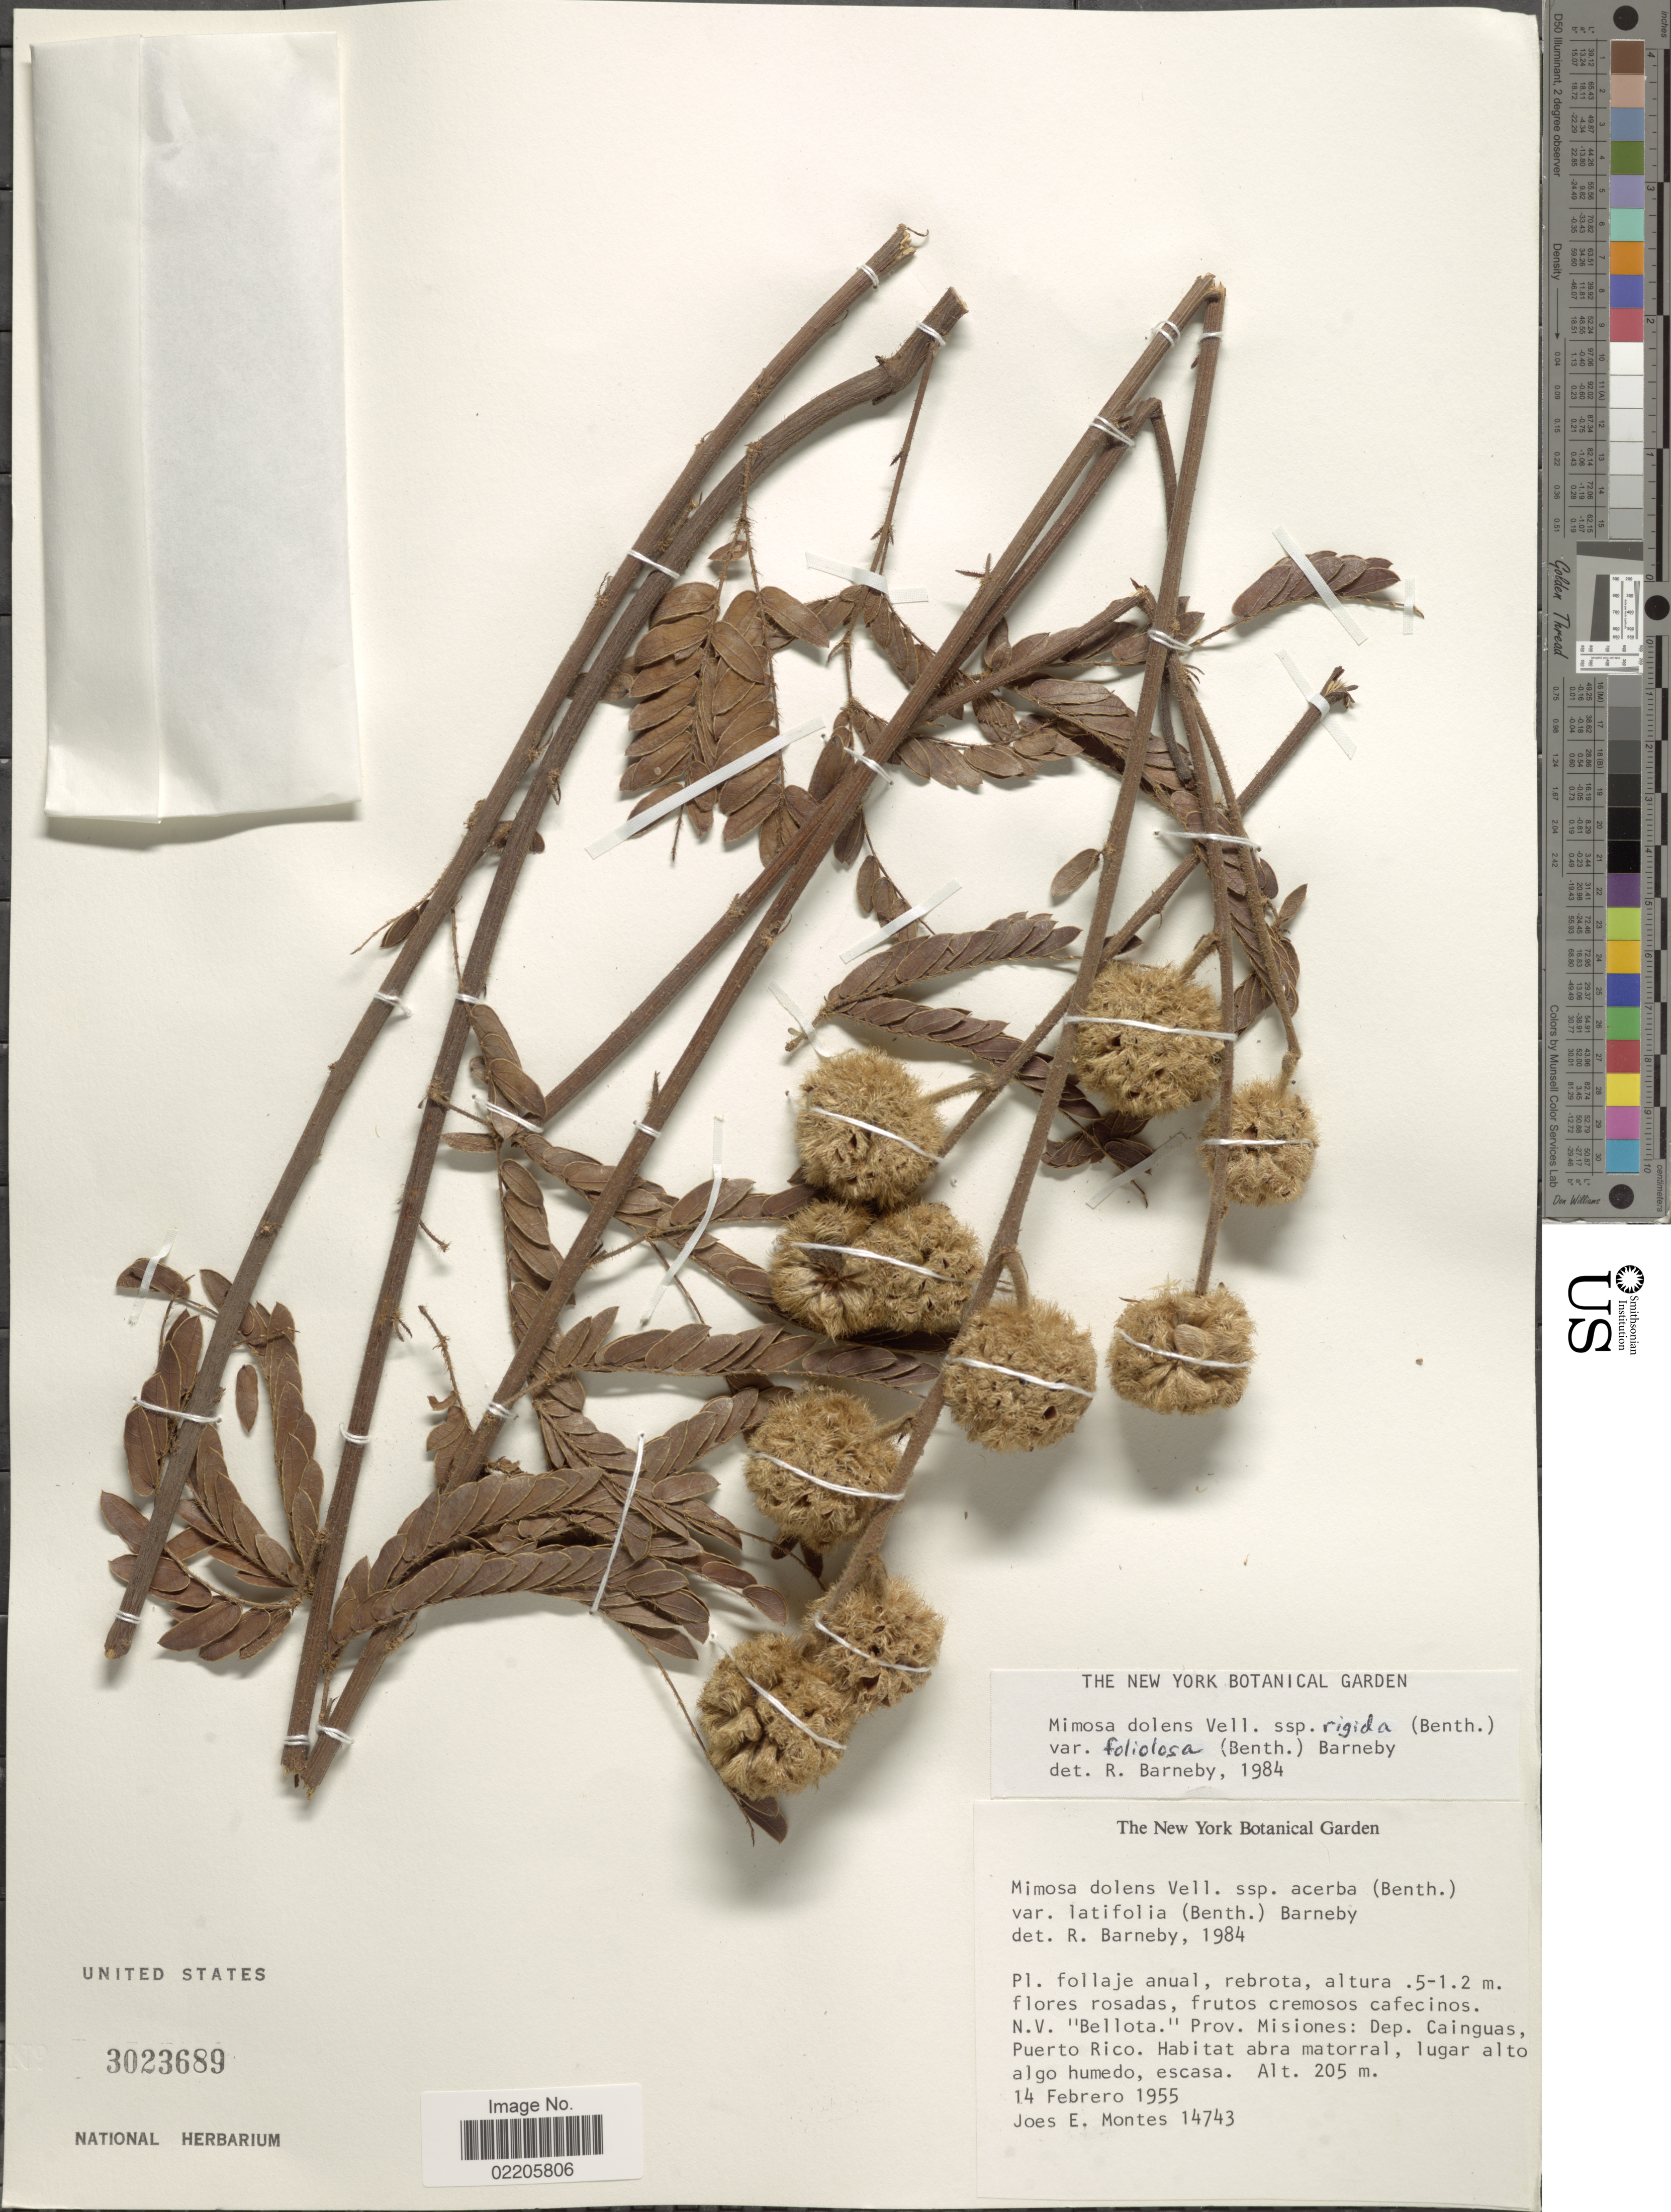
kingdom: Plantae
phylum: Tracheophyta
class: Magnoliopsida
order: Fabales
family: Fabaceae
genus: Mimosa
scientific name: Mimosa dolens var. foliolosa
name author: (Benth.) Barneby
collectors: J. E. Montes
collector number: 14743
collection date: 1955-02-14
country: Argentina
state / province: Misiones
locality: Prov. Misiones: Dep. Cainguas, Puerto Rico.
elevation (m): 205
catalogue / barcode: US 3023689